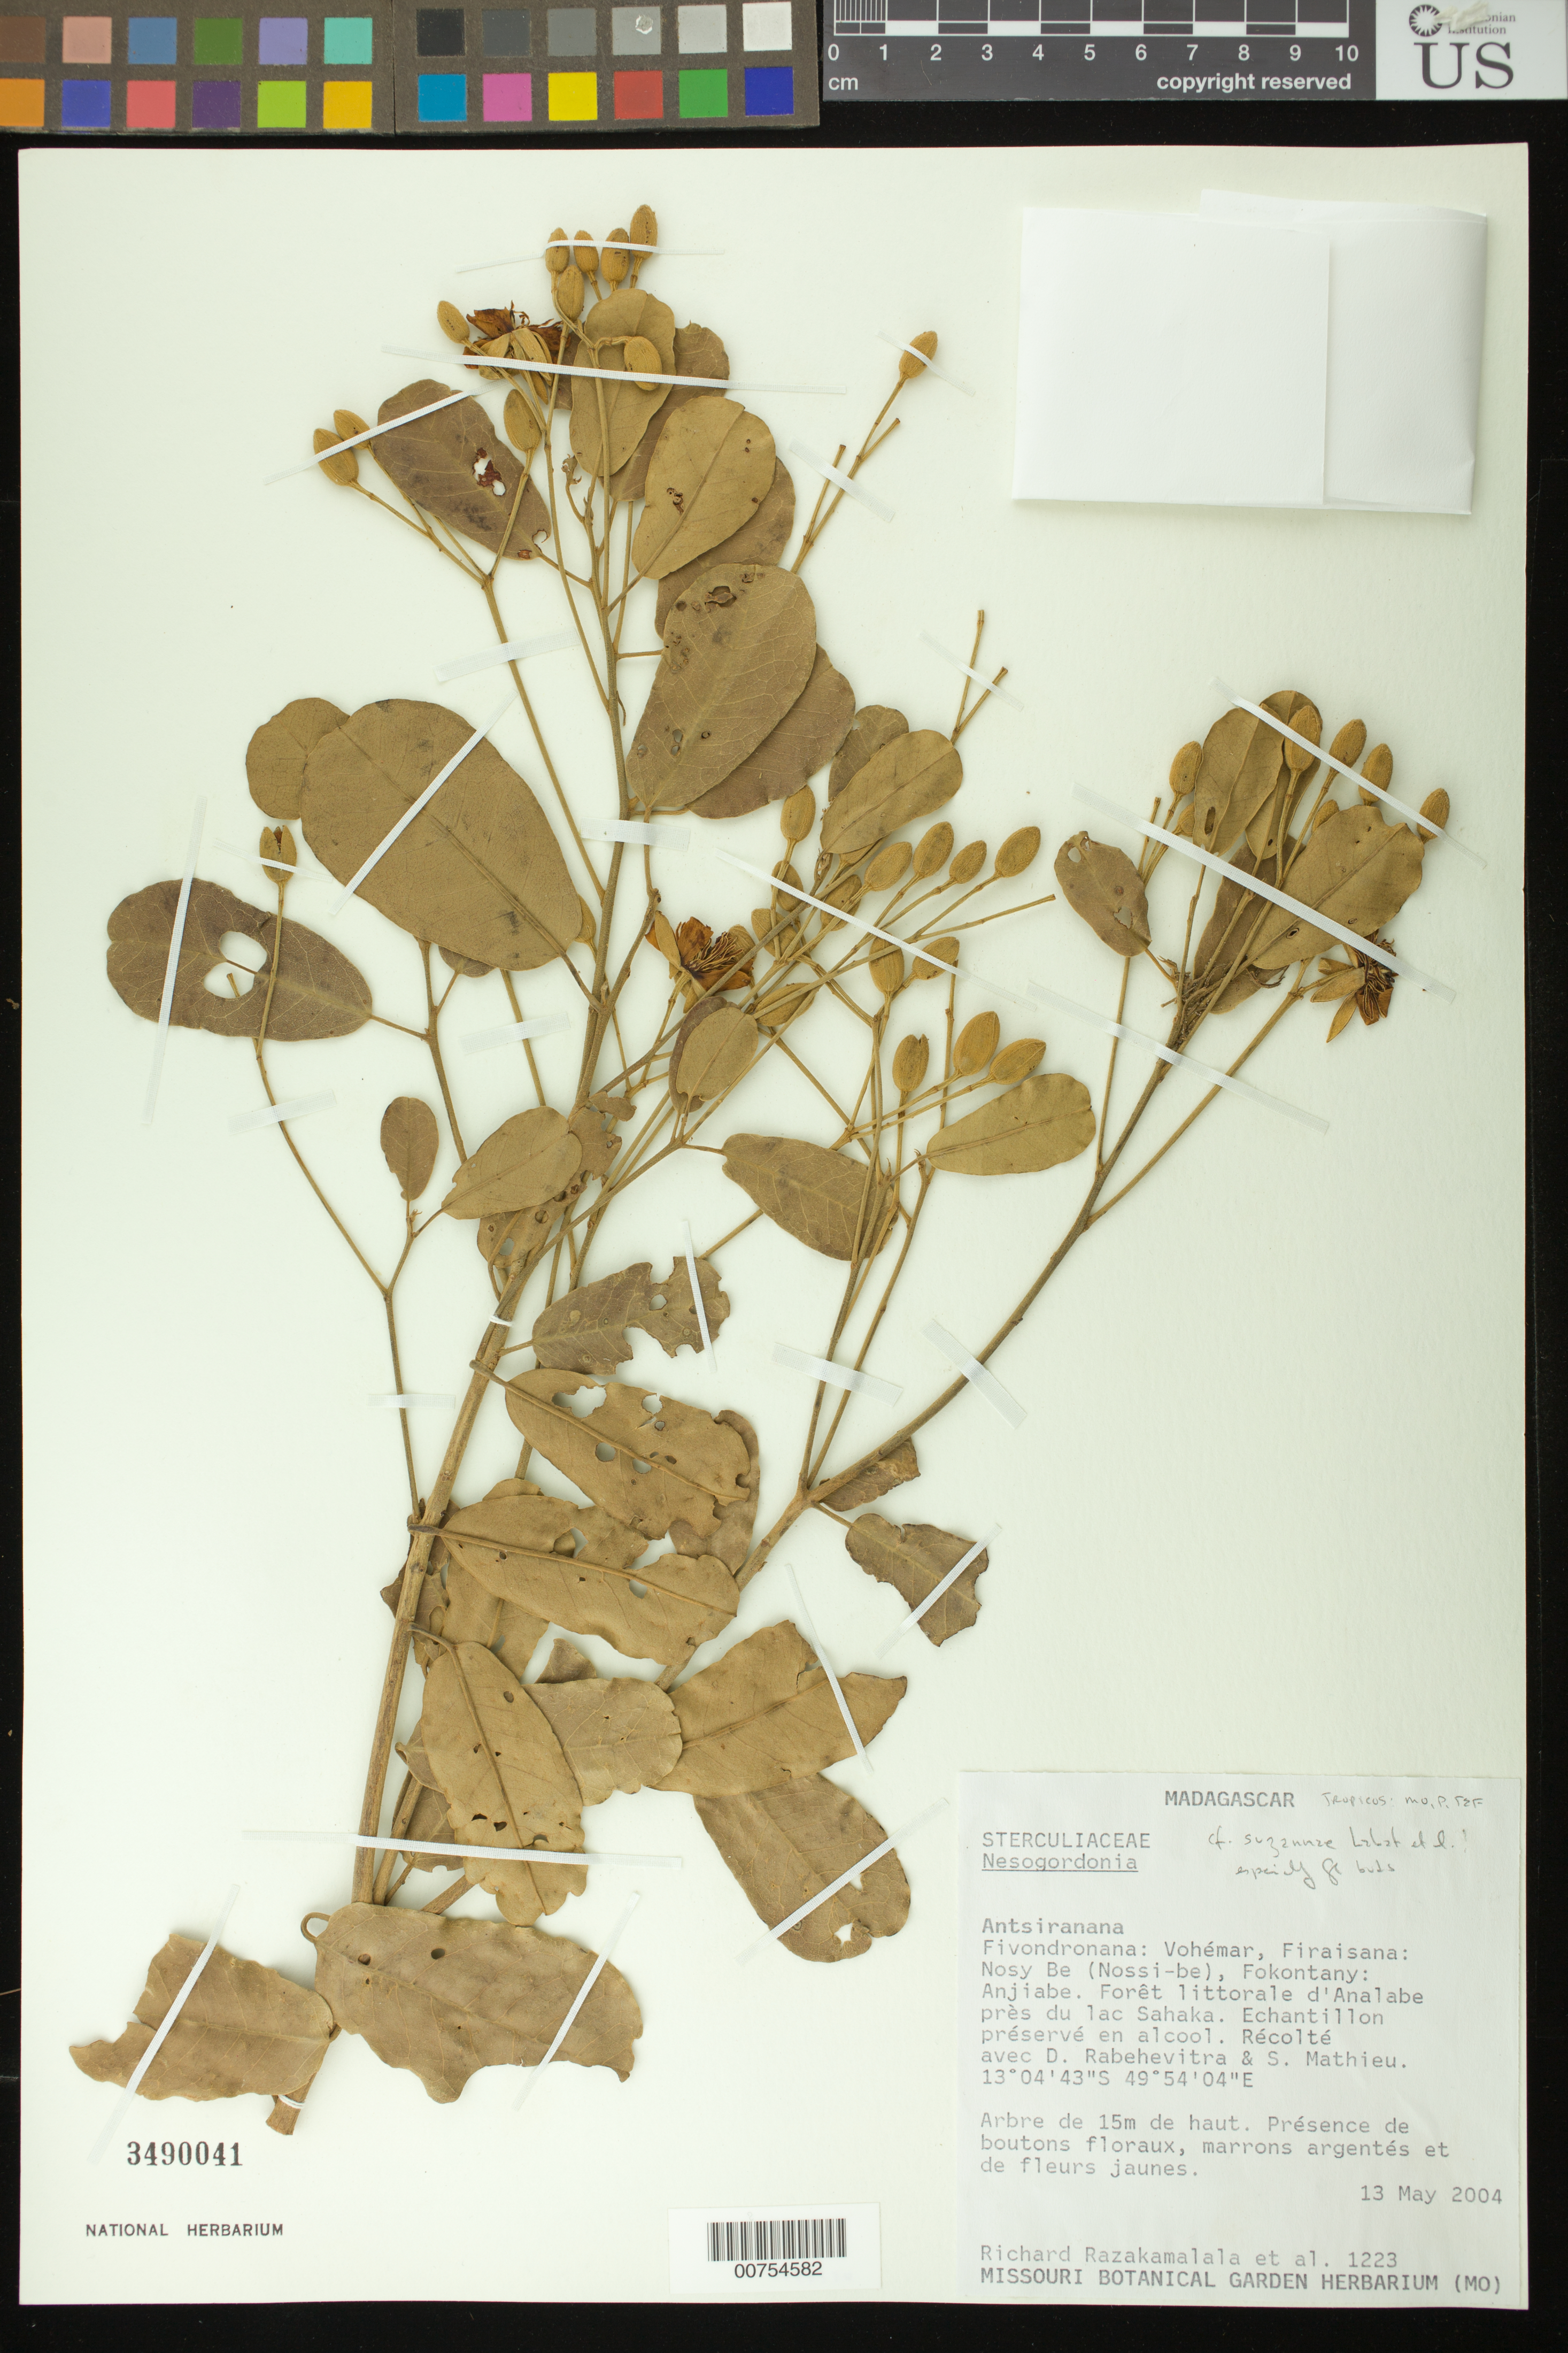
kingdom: Plantae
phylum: Tracheophyta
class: Magnoliopsida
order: Malvales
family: Malvaceae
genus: Nesogordonia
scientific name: Nesogordonia sp.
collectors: R. Razakamalala, D. Rabehevitra & L. Mathieu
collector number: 1223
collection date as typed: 13 May 2004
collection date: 2004-05-13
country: Madagascar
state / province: Sava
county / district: Vohémar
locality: Fivondronana: Vohémar, Firaisana: Nosy Be, Fokontany: Anjiabe. [INTERPRETTED: Nosibe]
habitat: Forêt littorale d'Analabe près du lac Sahaka.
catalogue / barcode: US 3490041